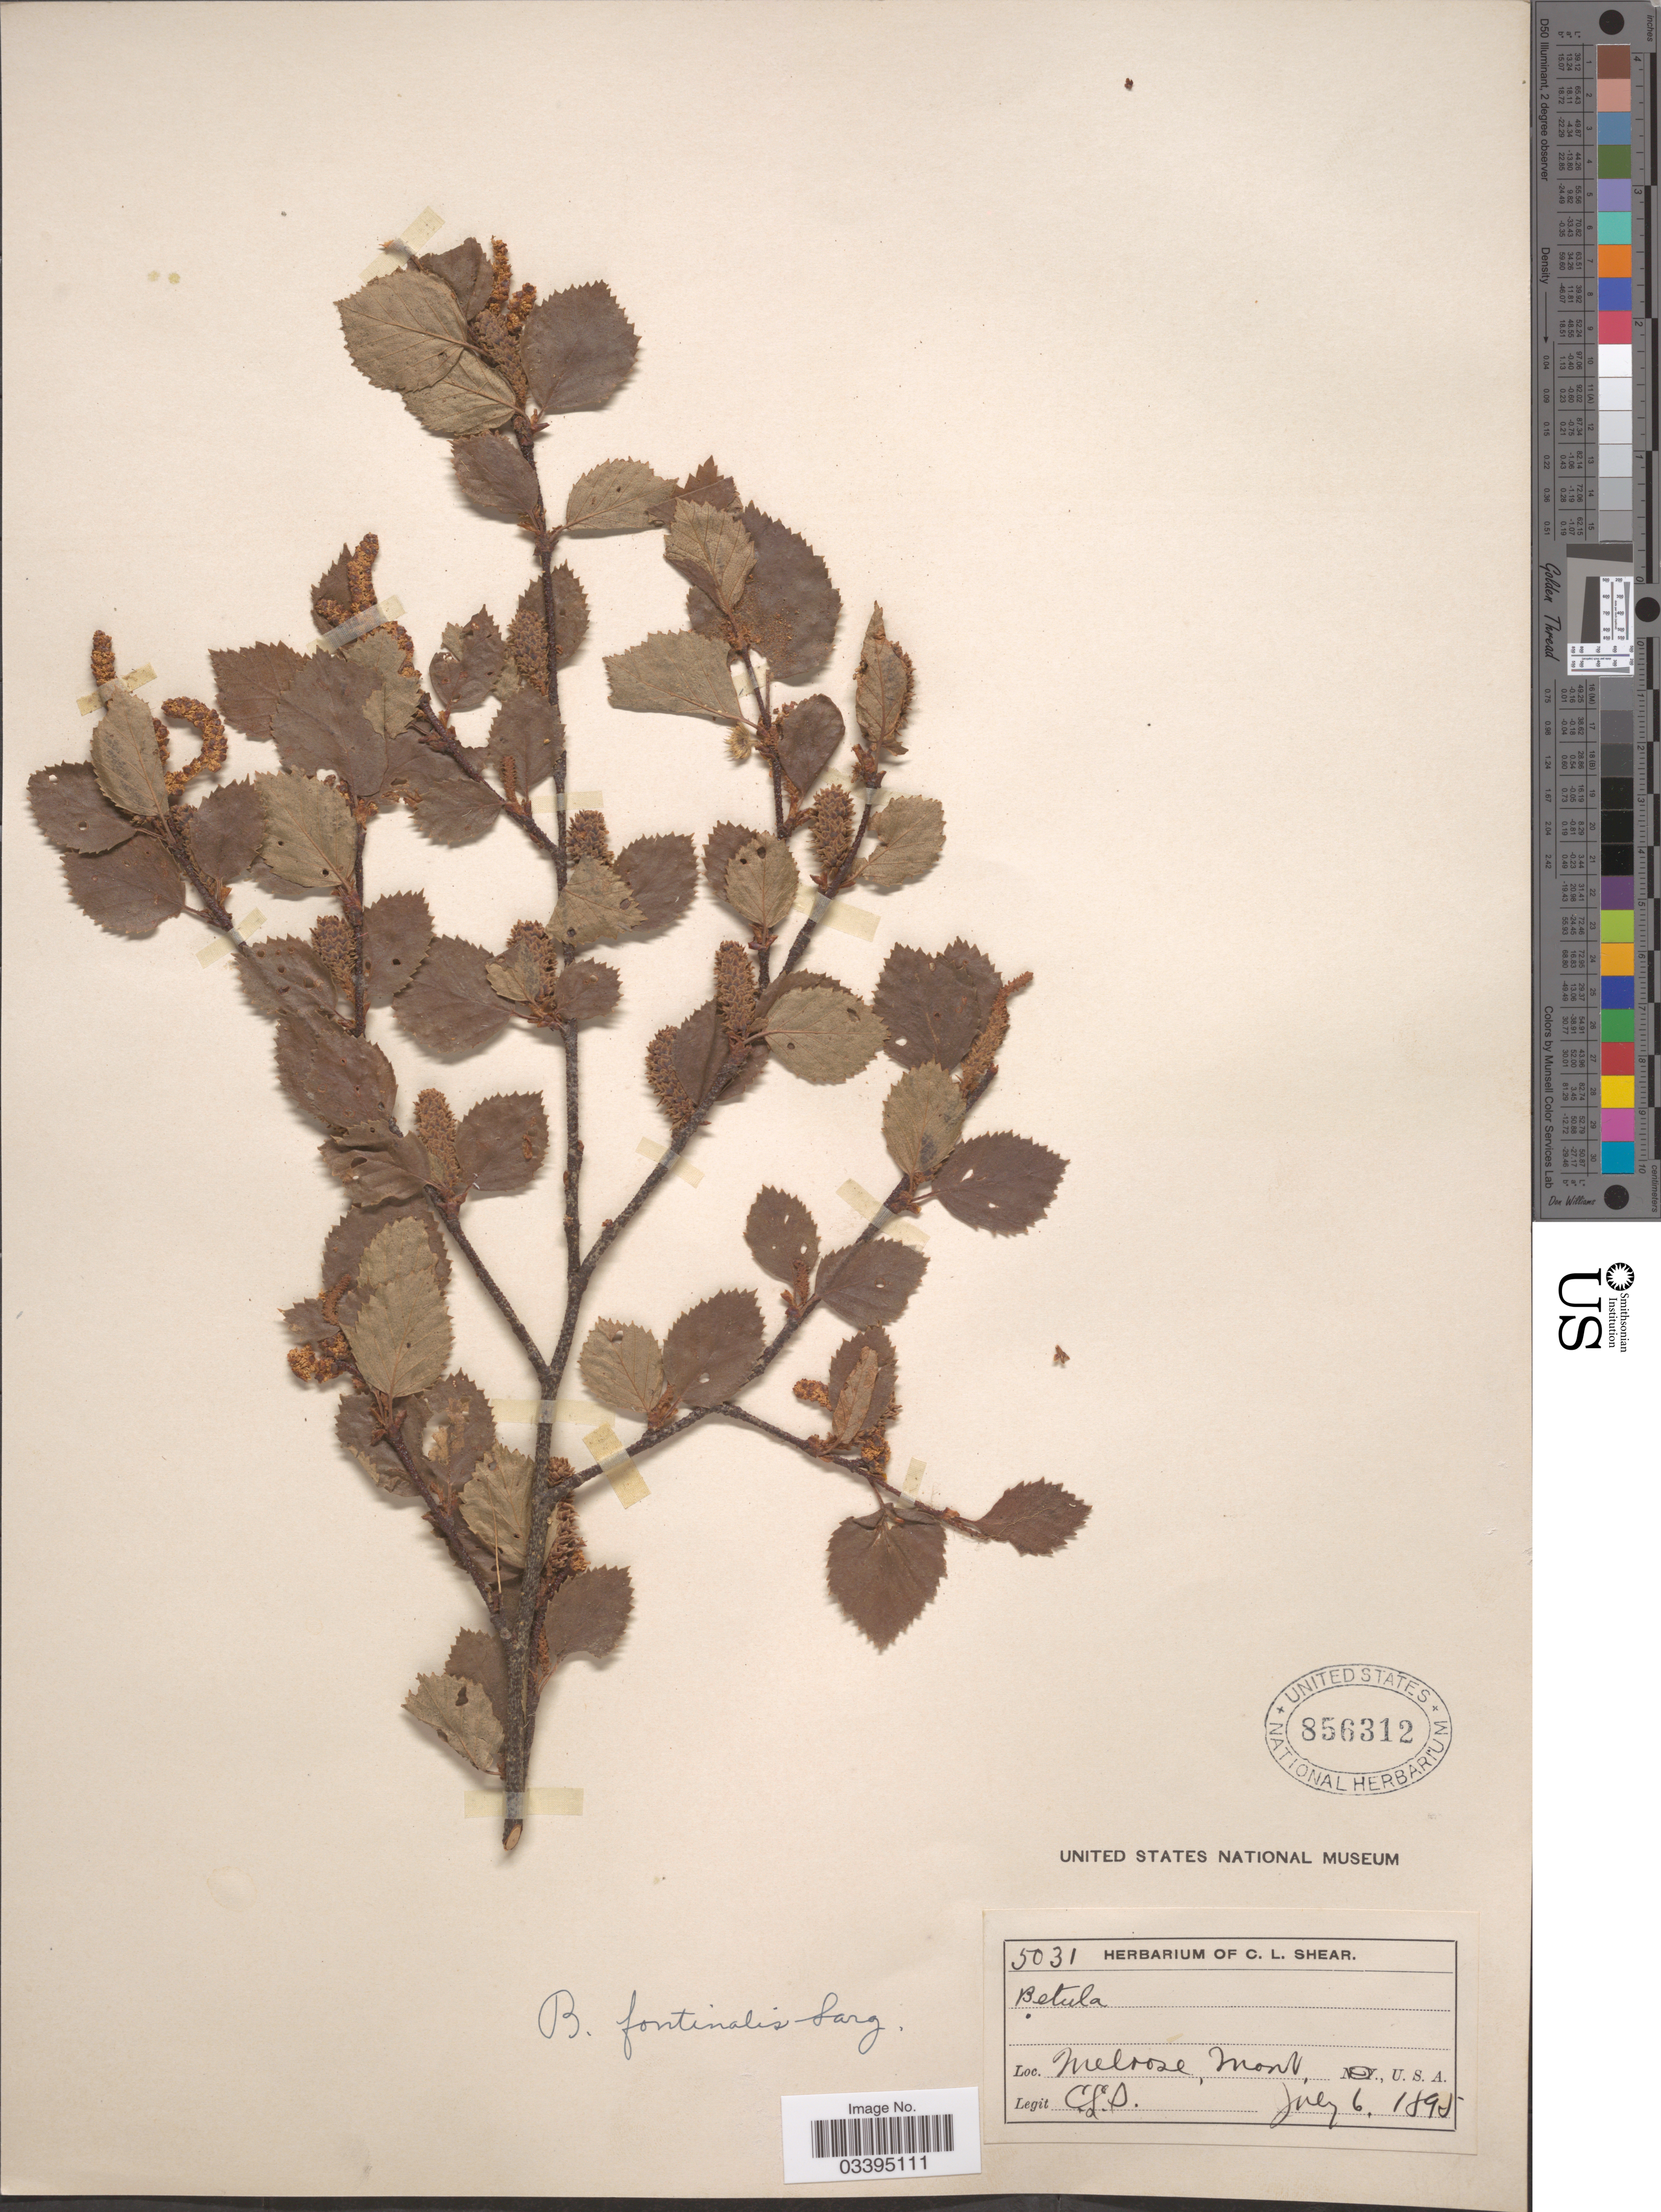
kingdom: Plantae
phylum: Tracheophyta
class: Magnoliopsida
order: Fagales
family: Betulaceae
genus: Betula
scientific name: Betula fontinalis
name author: Sarg.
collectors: C. L. Shear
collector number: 5031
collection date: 1895-07-06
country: United States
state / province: Montana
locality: Melrose.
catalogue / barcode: US 856312